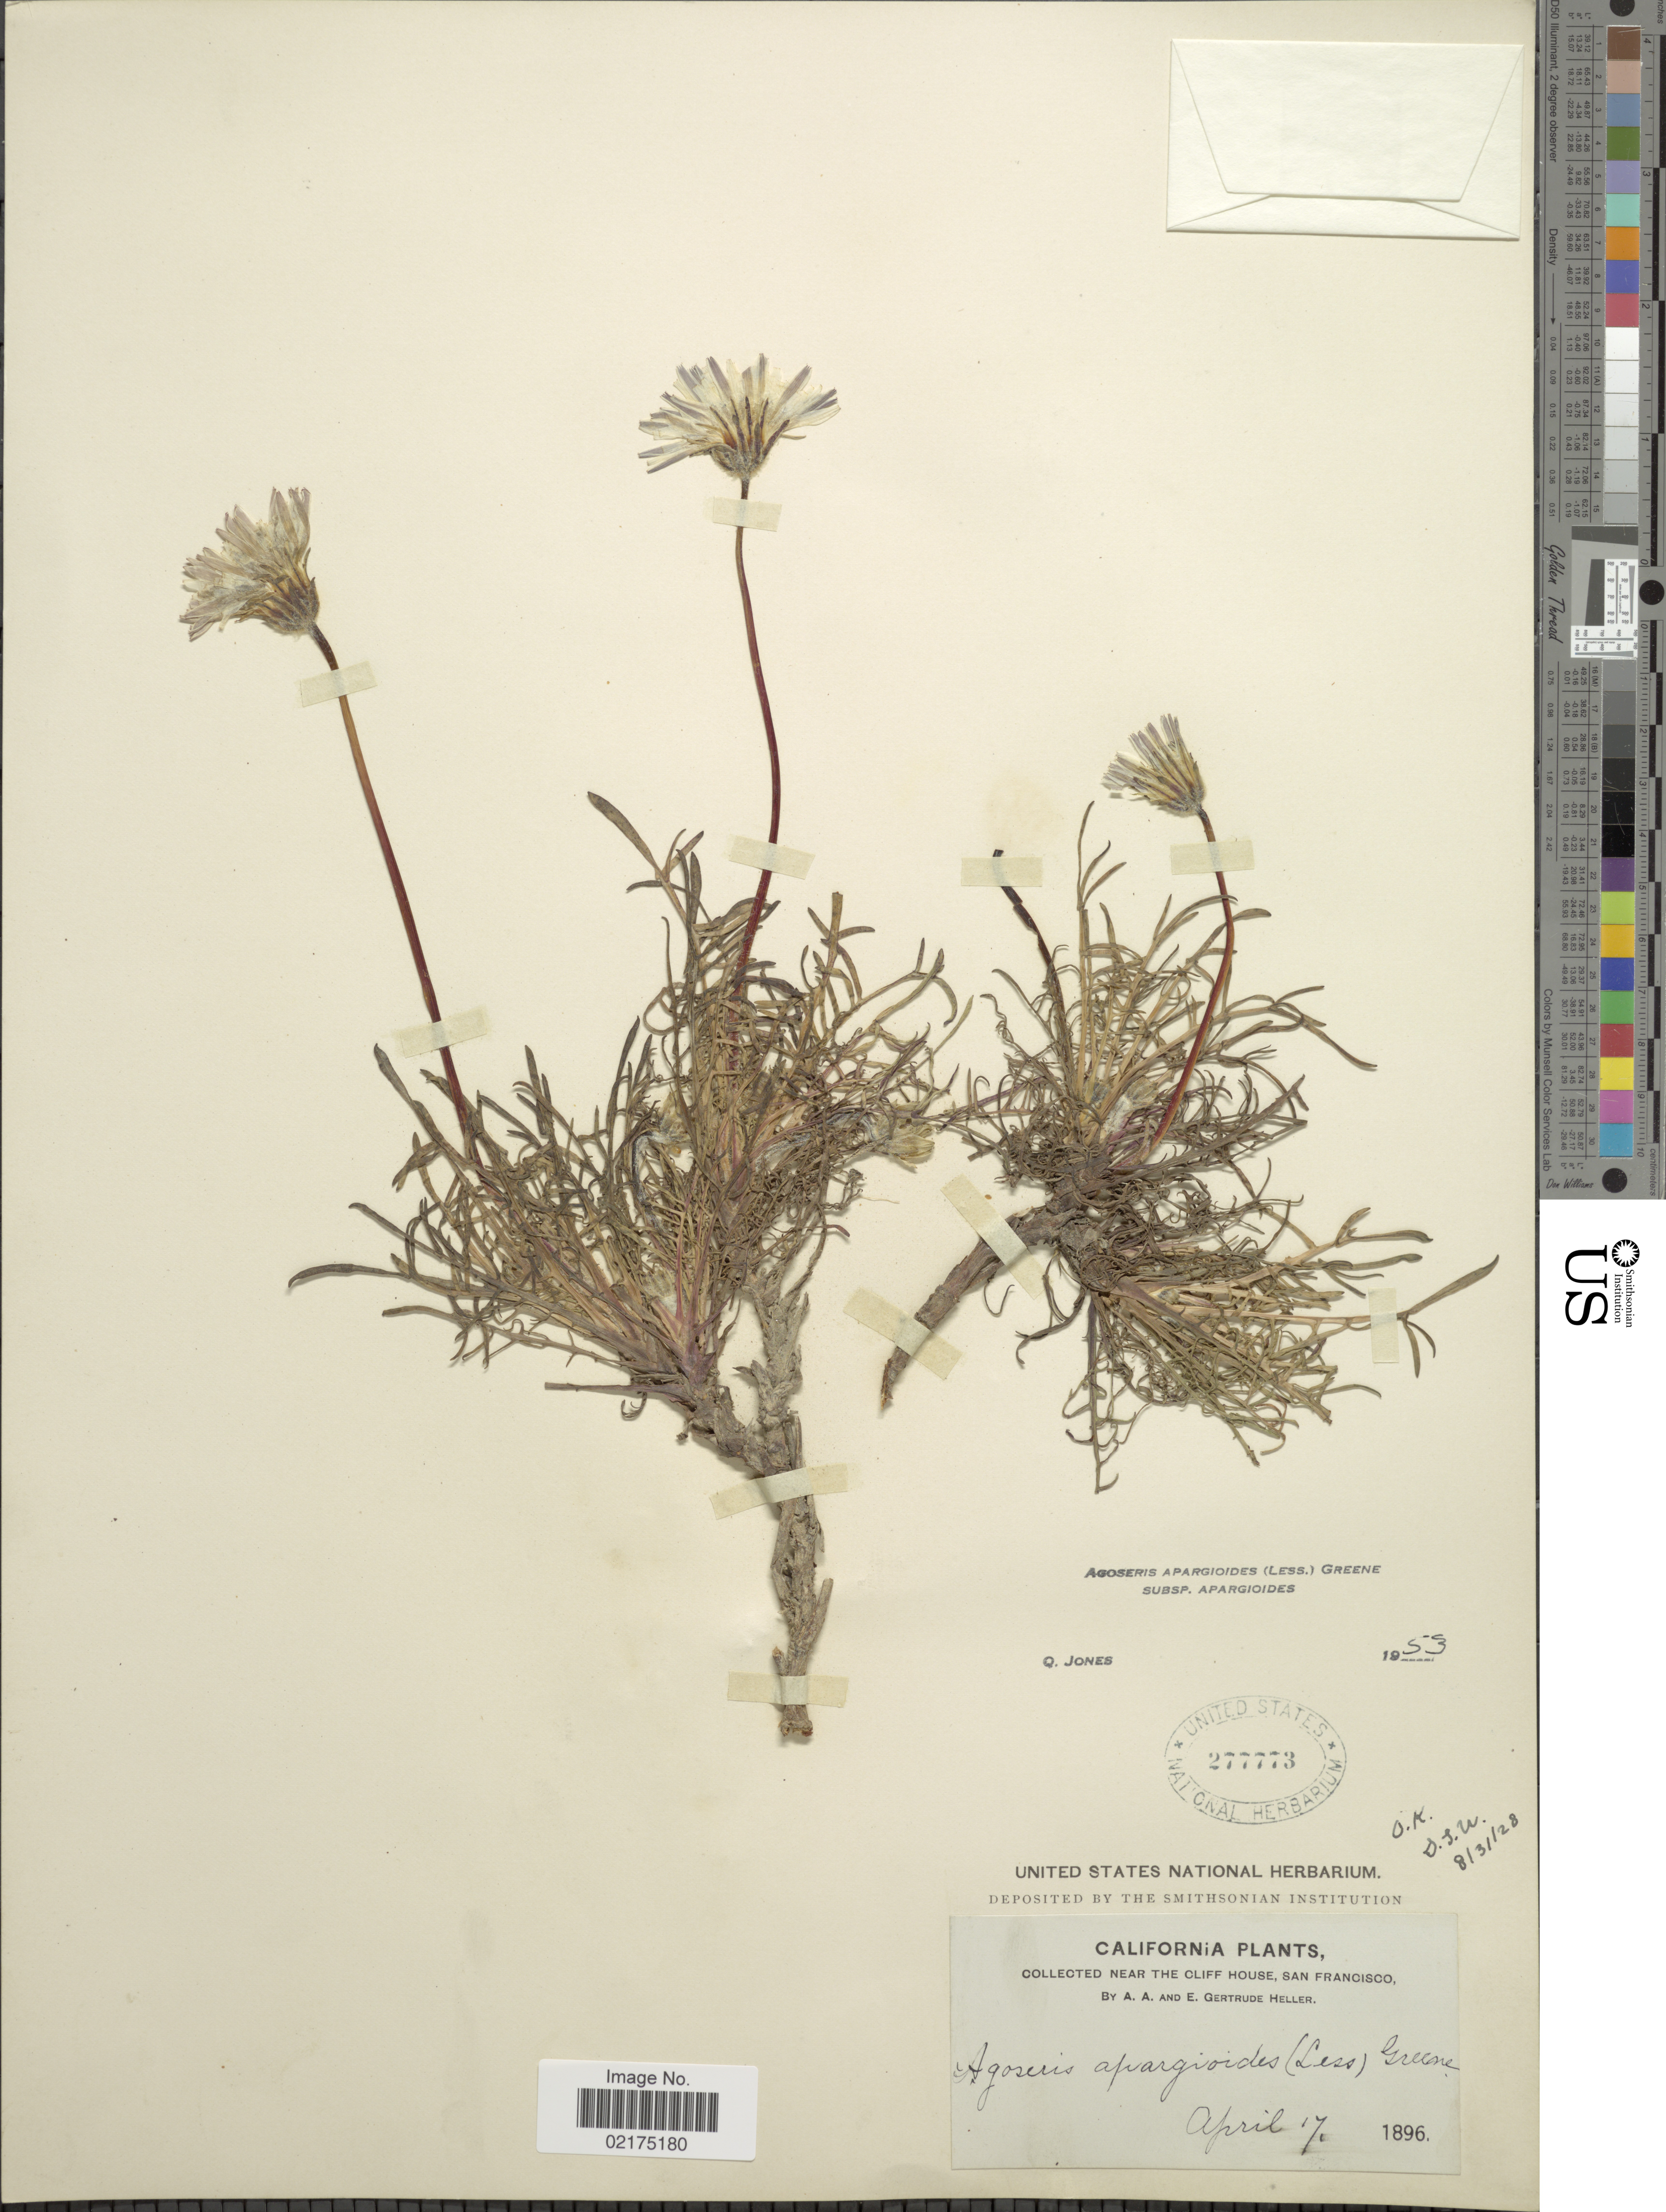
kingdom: Plantae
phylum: Tracheophyta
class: Magnoliopsida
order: Asterales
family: Asteraceae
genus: Agoseris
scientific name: Agoseris apargioides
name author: (Less.) Greene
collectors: A. A. Heller & E. G. Heller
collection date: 1896-04-17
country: United States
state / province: California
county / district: San Francisco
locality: Near the Cliff House, San Francisco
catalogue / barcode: US 277773